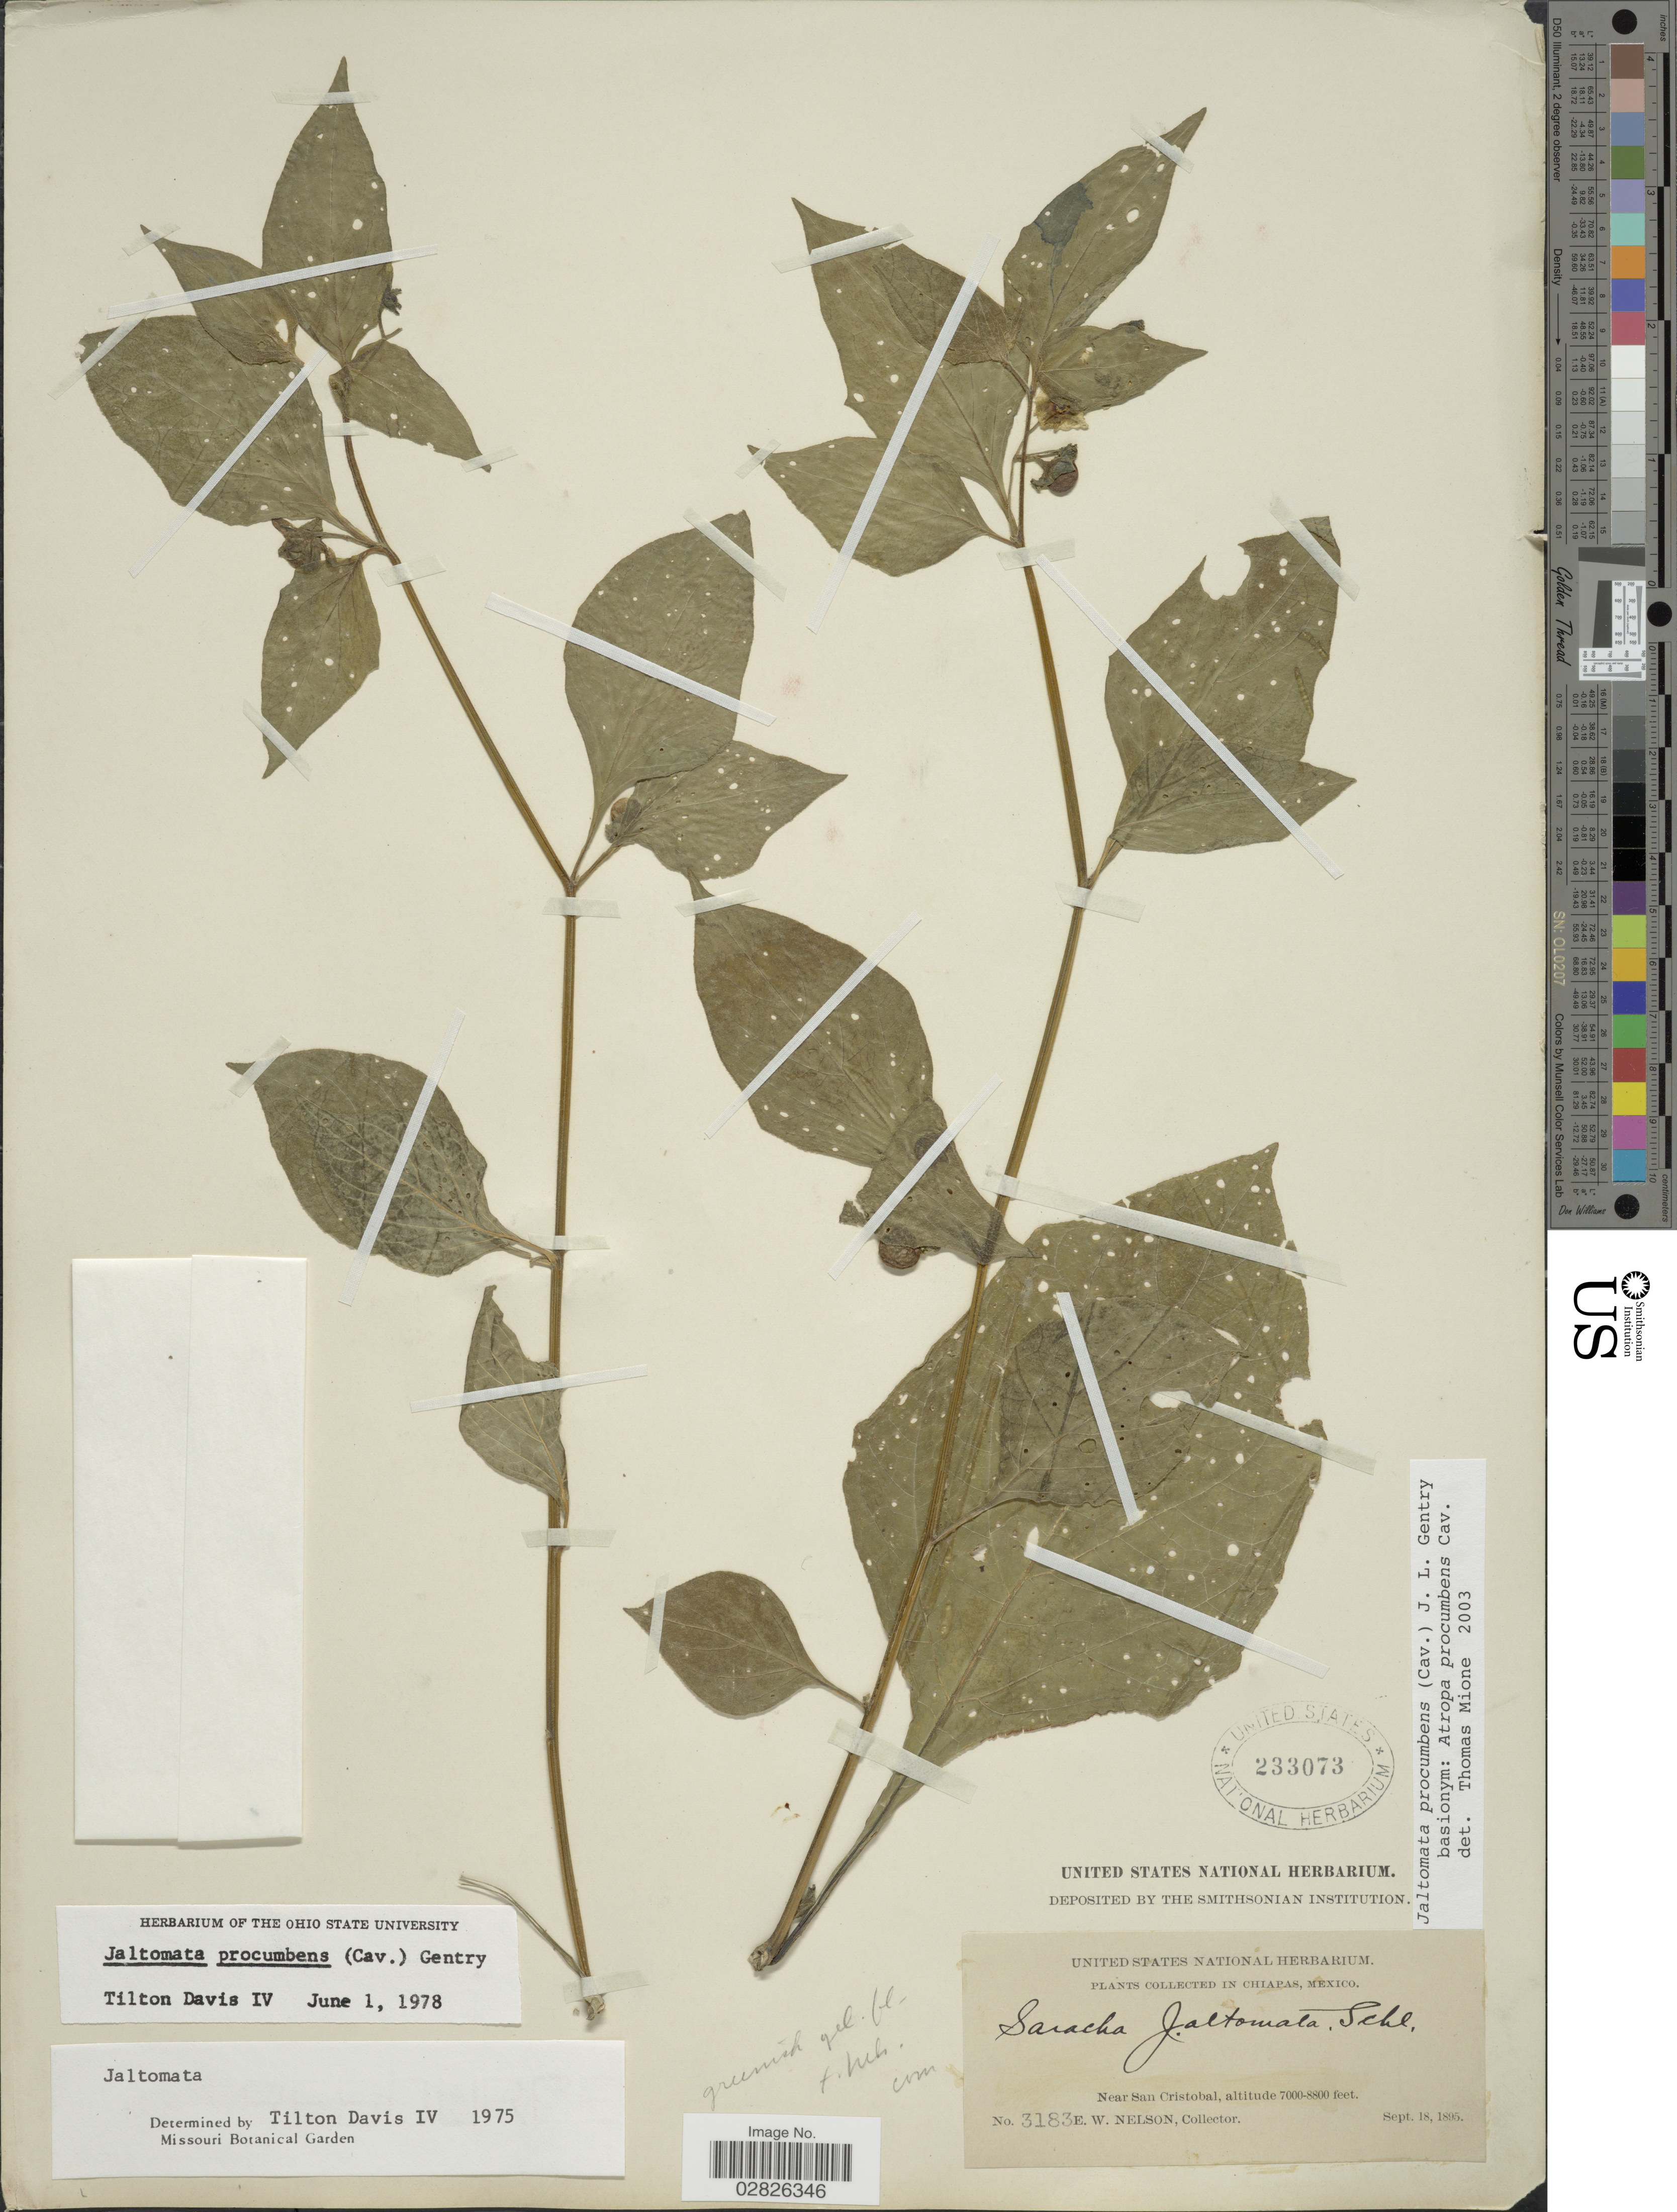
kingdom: Plantae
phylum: Tracheophyta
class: Magnoliopsida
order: Solanales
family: Solanaceae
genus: Jaltomata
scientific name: Jaltomata procumbens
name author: (Cav.) J.L. Gentry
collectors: E. W. Nelson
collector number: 3183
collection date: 1895-09-18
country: Mexico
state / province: Chiapas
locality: Near San Cristobal.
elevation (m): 2134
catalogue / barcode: US 233073